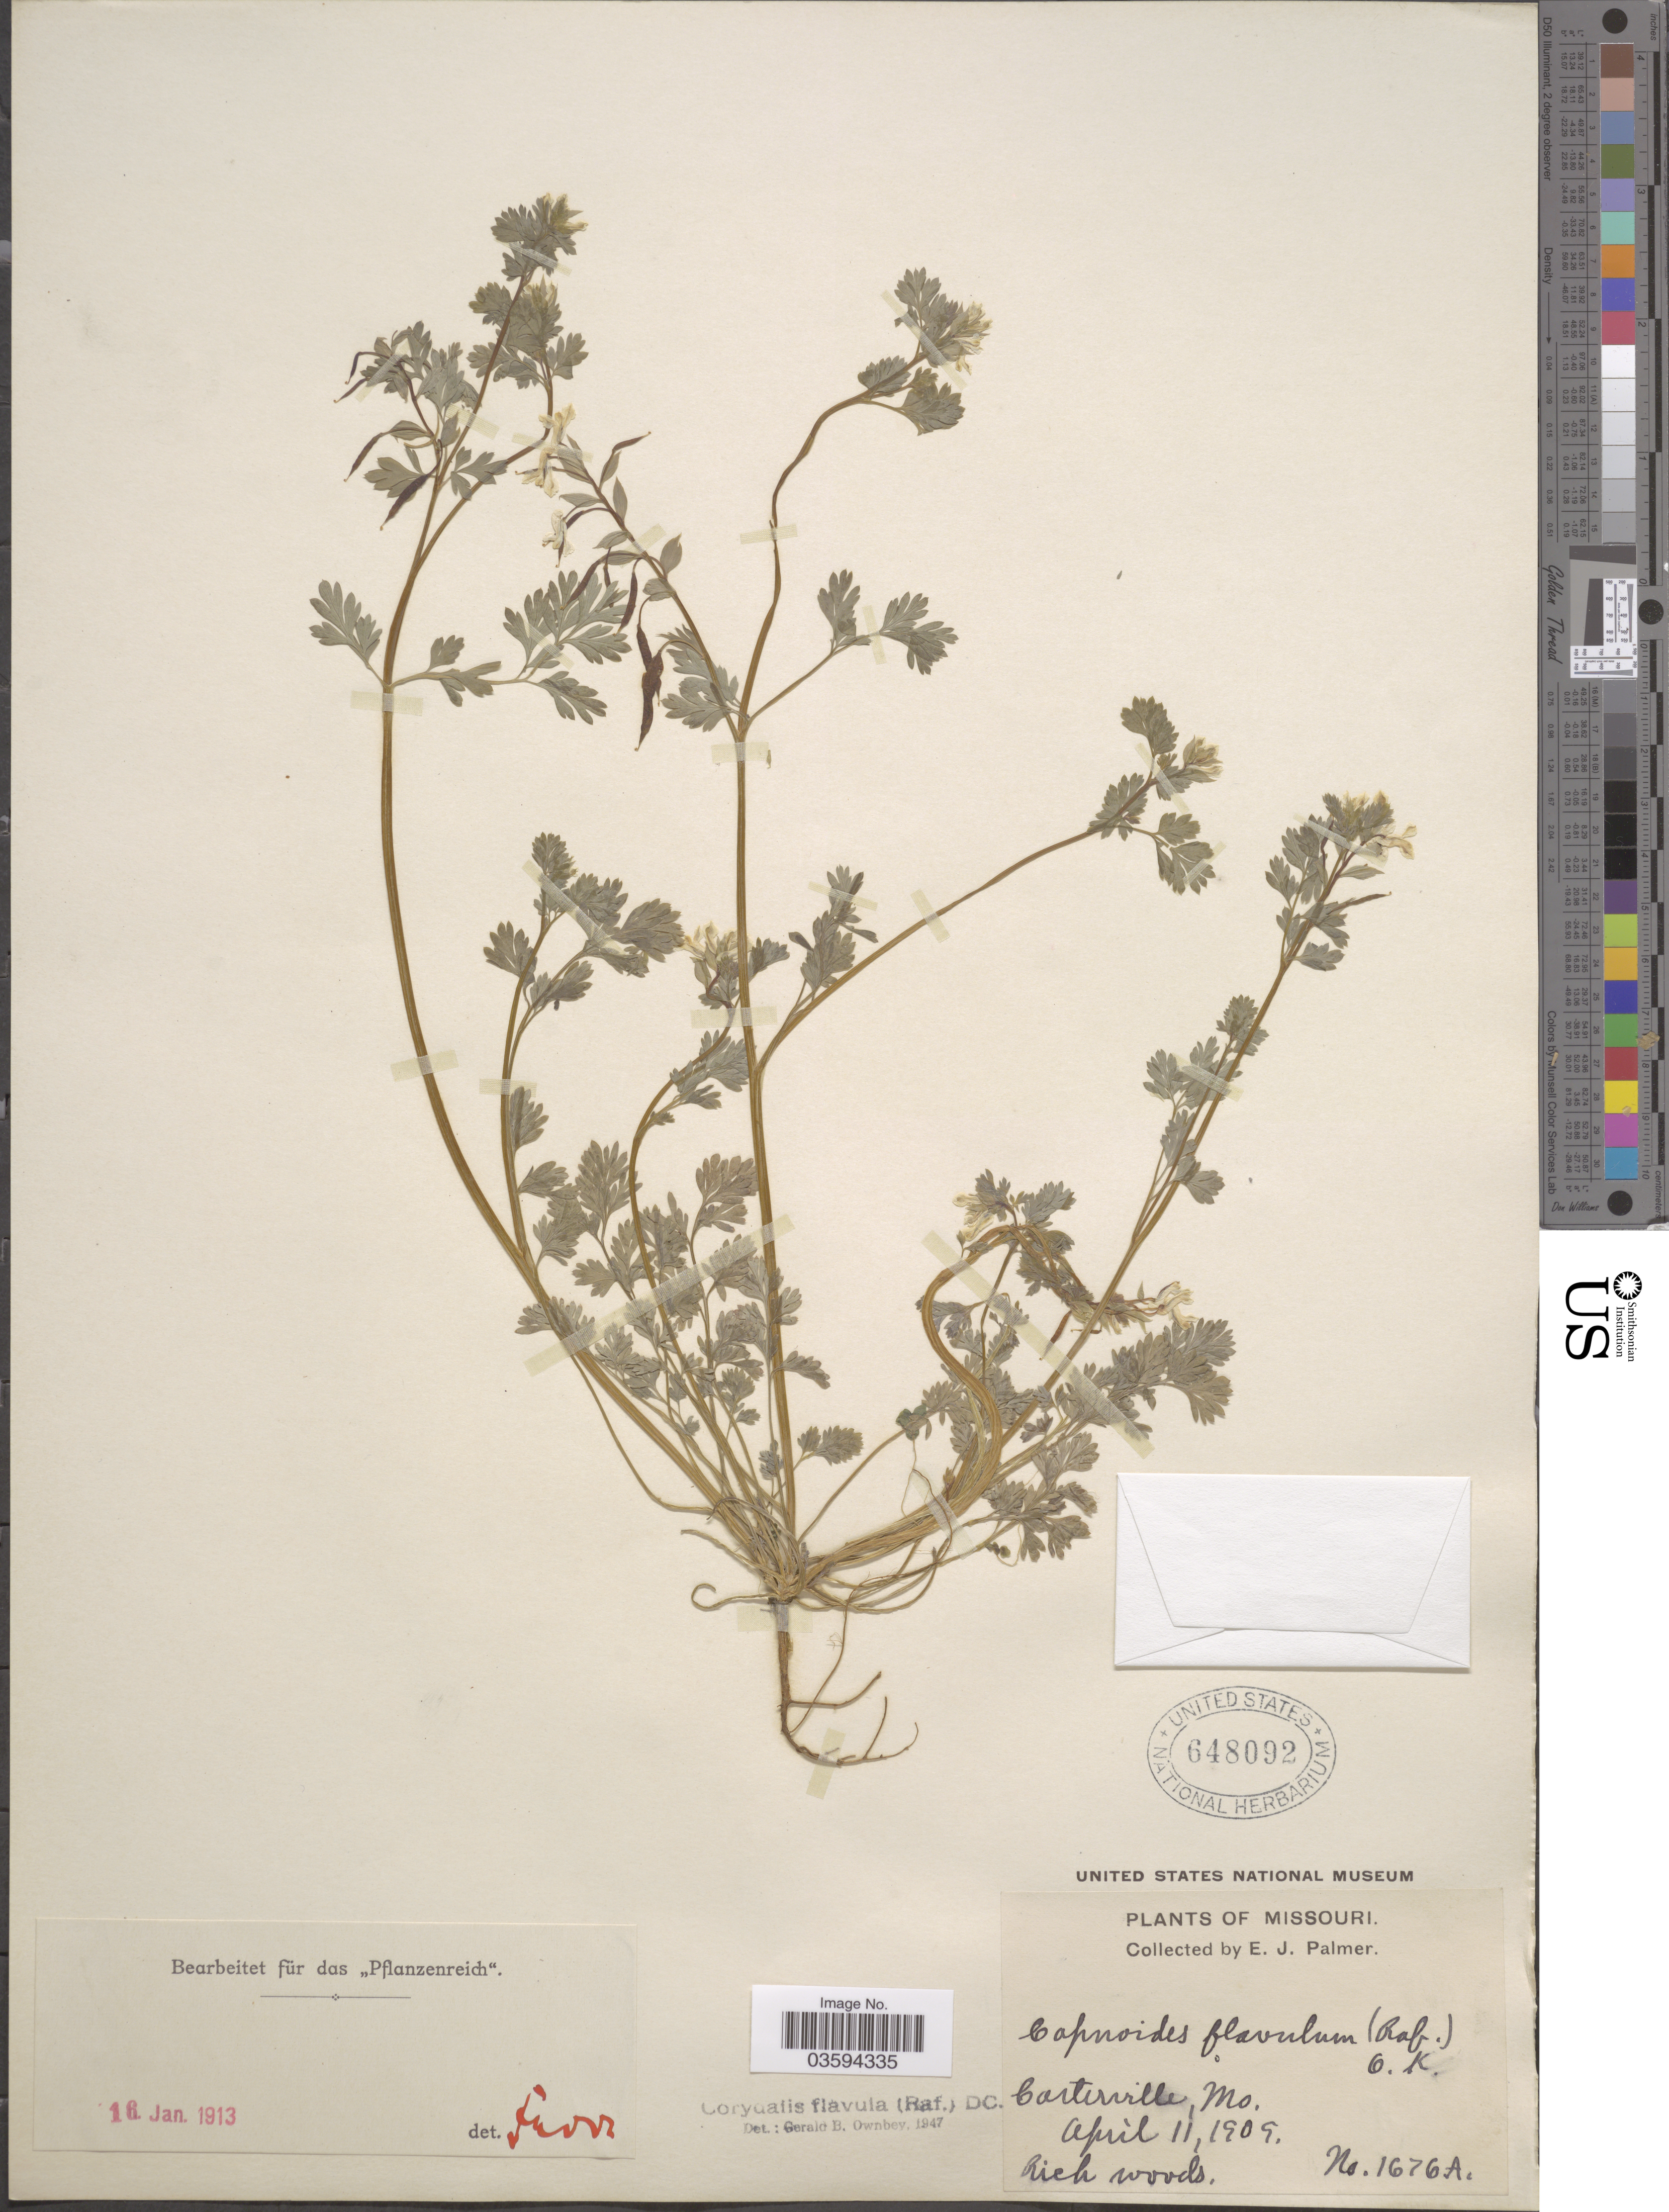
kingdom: Plantae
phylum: Tracheophyta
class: Magnoliopsida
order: Ranunculales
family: Papaveraceae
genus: Corydalis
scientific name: Corydalis flavula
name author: (Raf.) DC.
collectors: E. J. Palmer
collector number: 1676A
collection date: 1909-04-11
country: United States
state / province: Missouri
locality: Carterville.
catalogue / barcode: US 648092